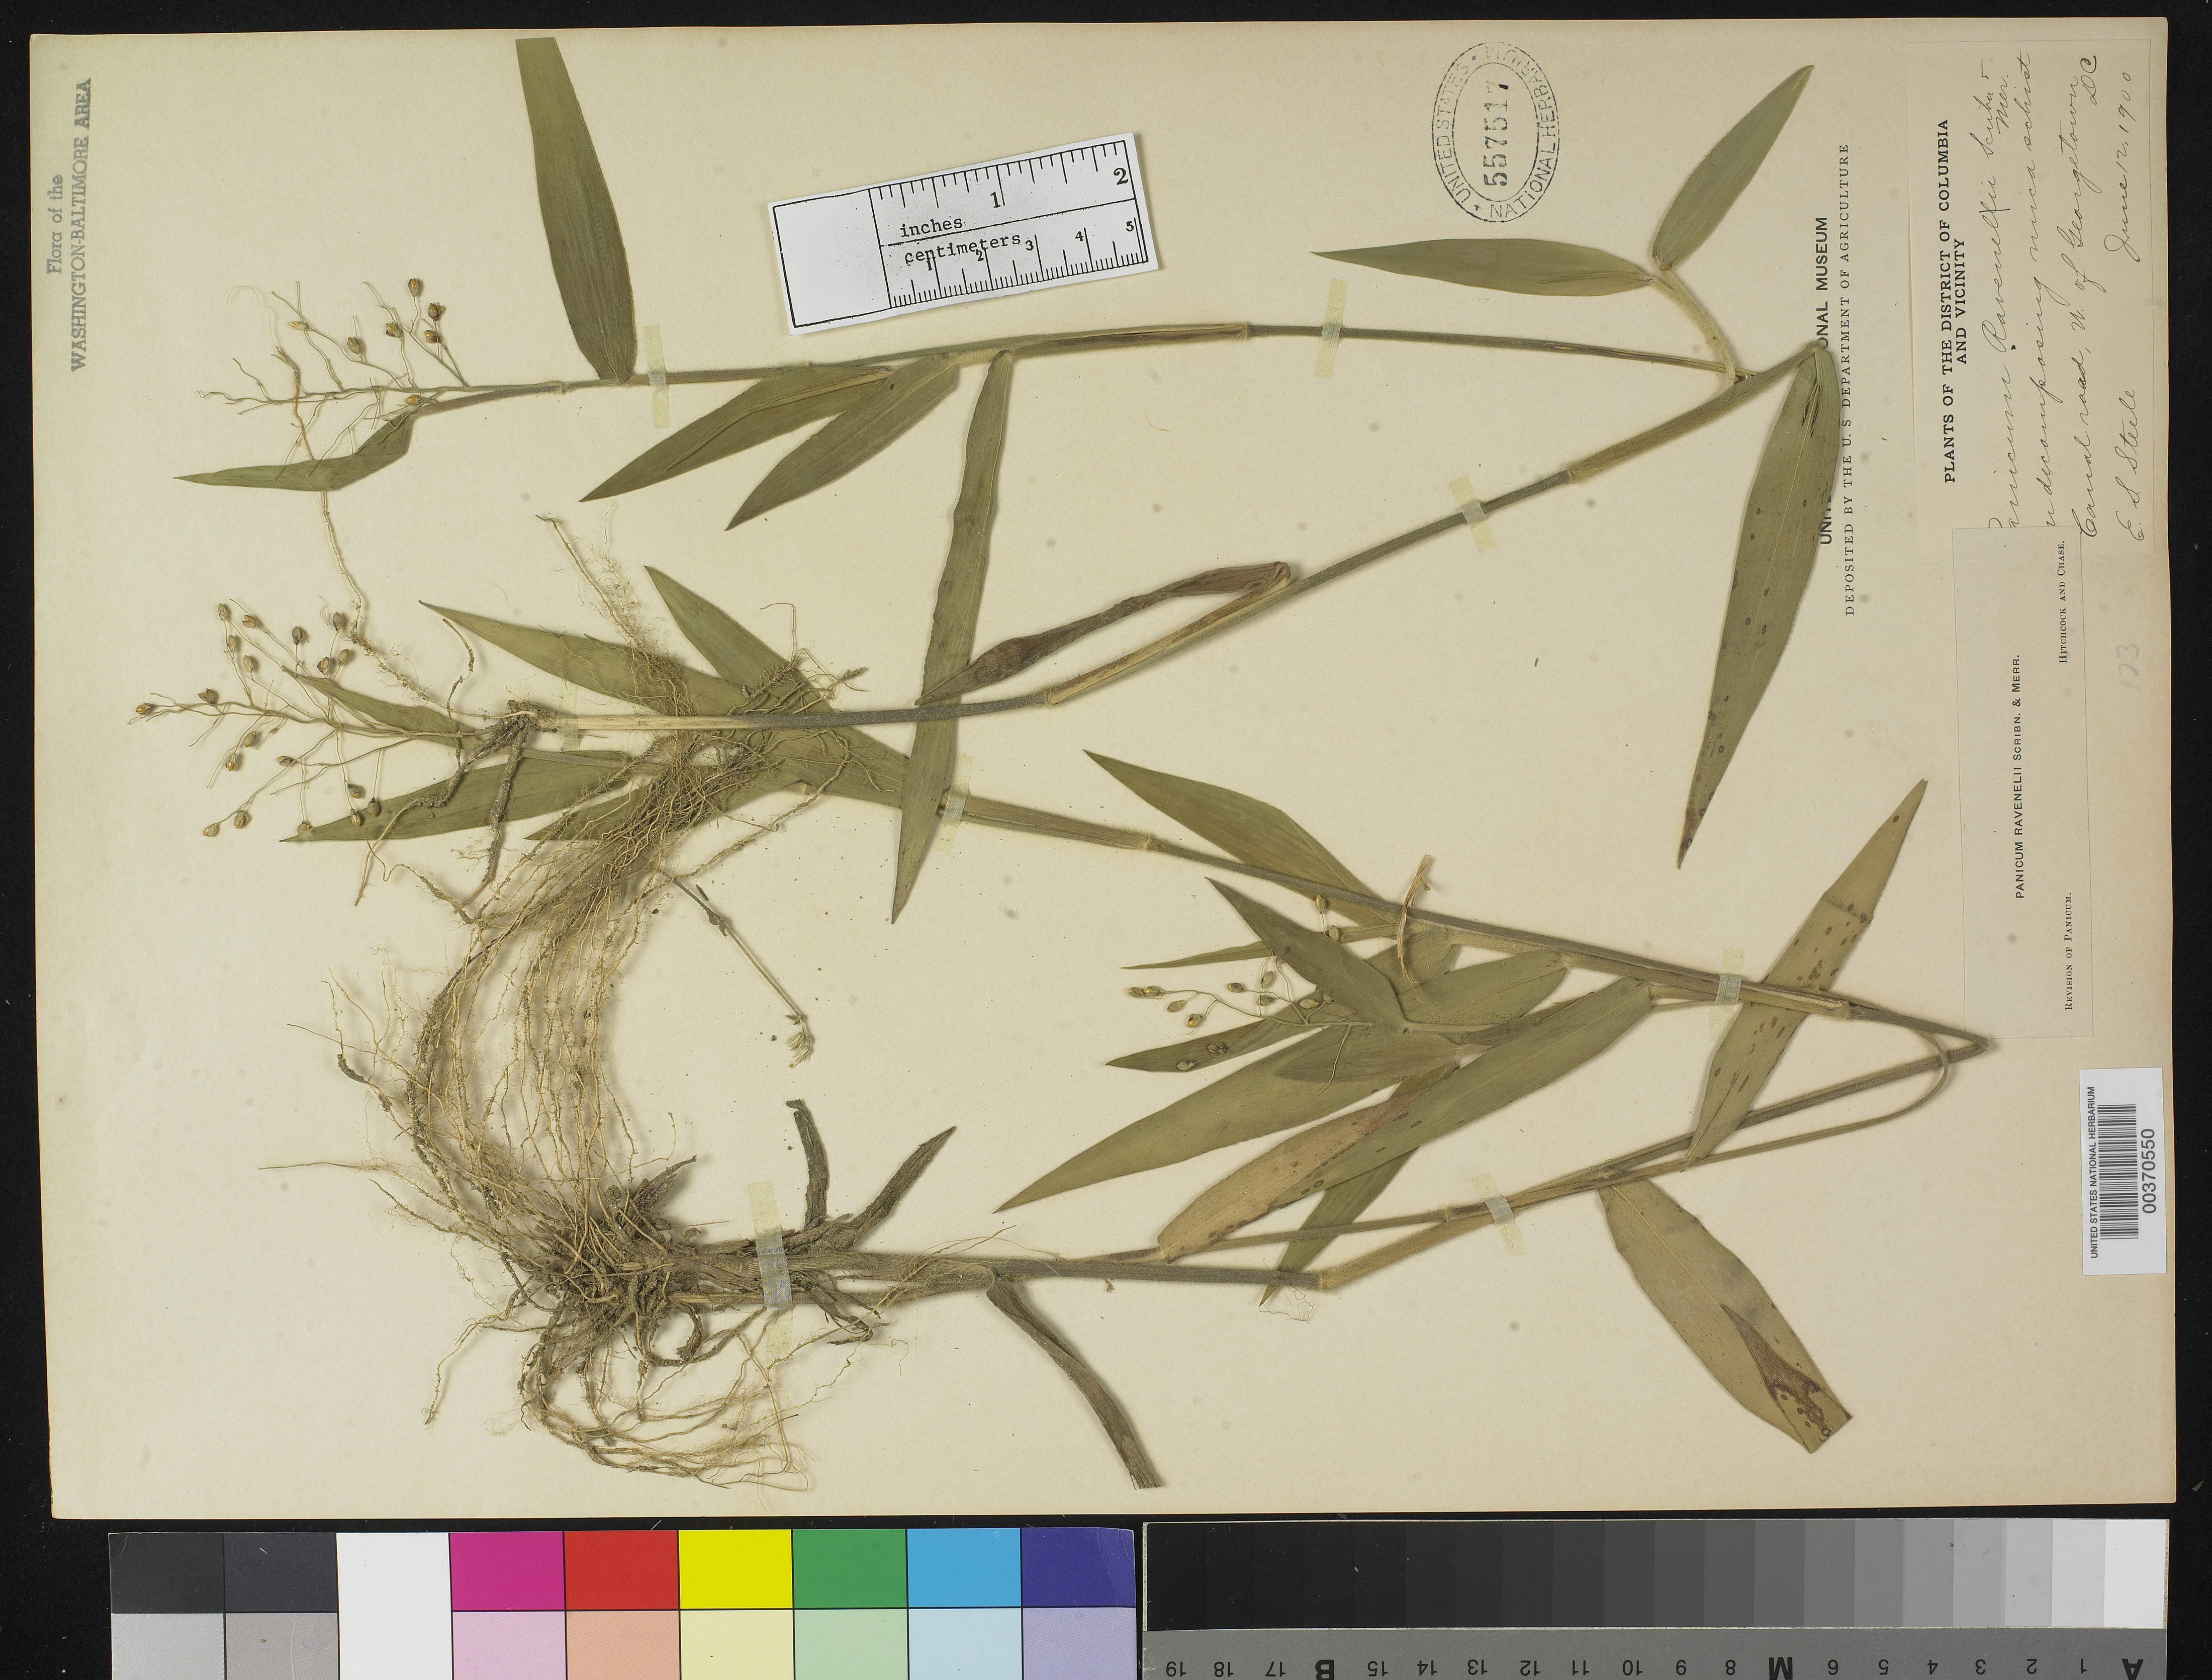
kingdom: Plantae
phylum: Tracheophyta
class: Liliopsida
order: Poales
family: Poaceae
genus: Dichanthelium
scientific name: Dichanthelium ravenelii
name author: (Scribn. & Merr.) Gould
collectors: E. Steele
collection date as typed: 12 Jun 1900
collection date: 1900-06-12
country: United States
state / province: District of Columbia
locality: West of Georgetown, Canal road C. and O. Canal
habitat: In decomposing mica schist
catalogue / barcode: US 557517